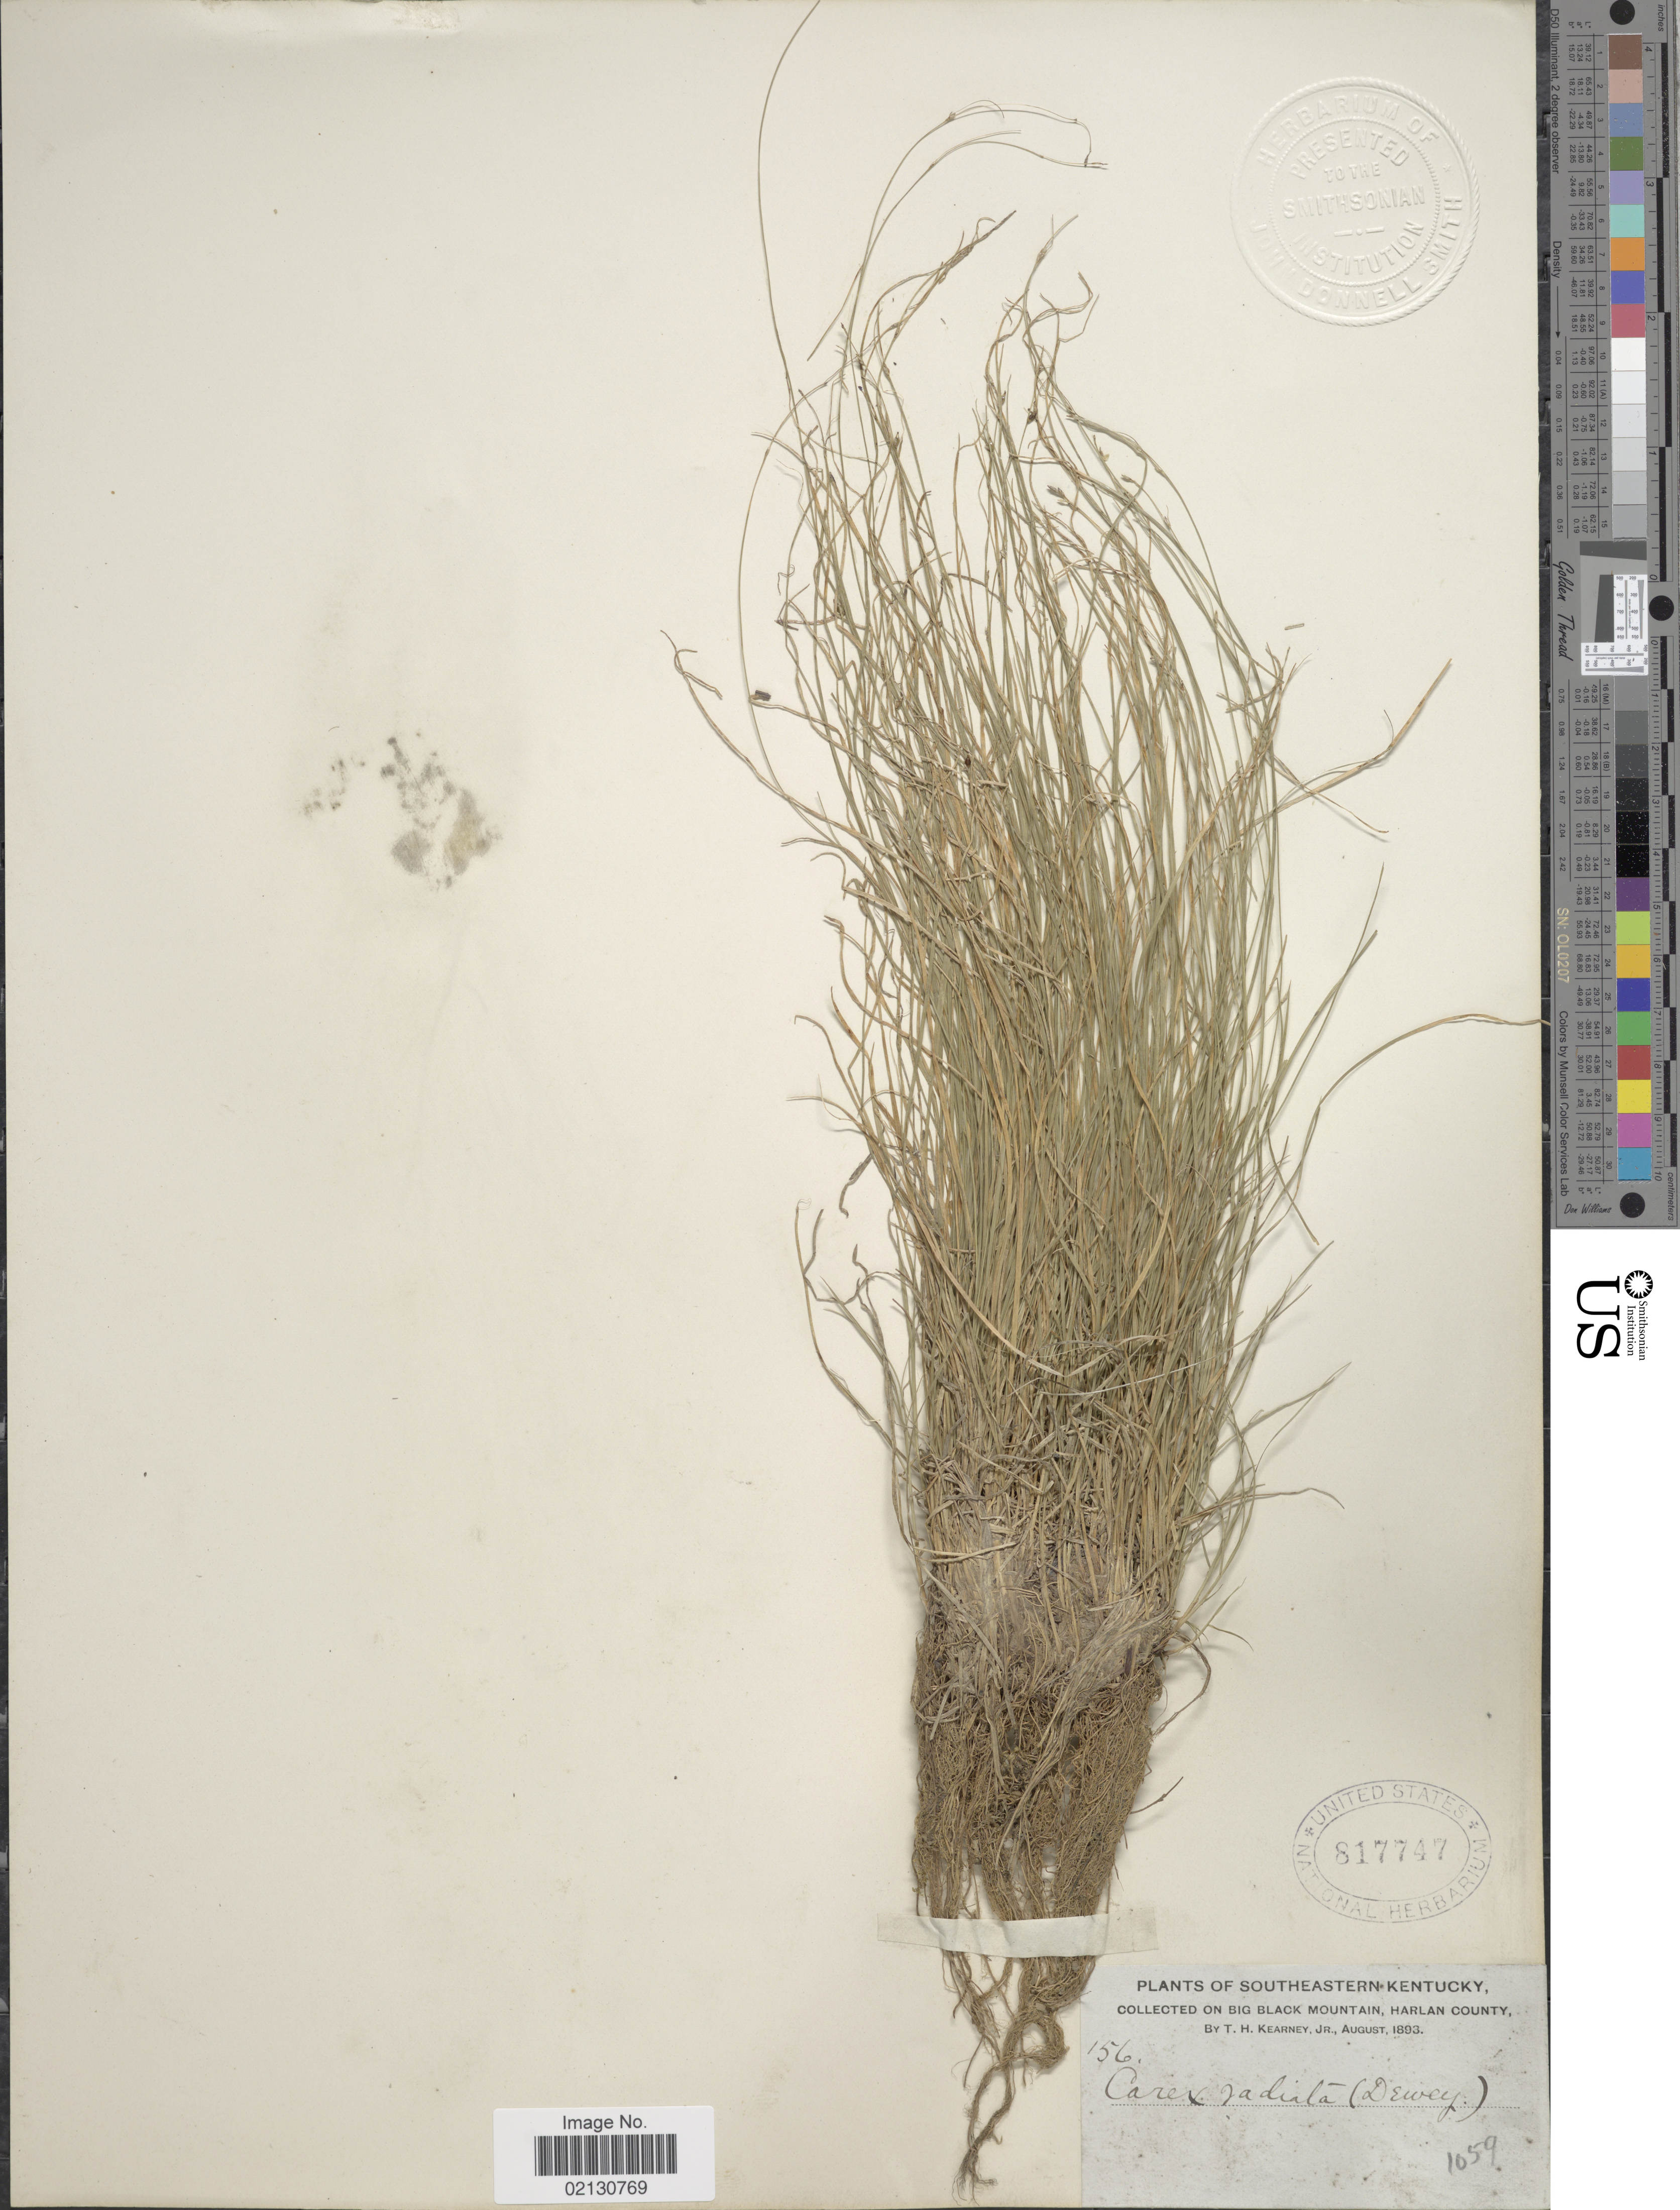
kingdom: Plantae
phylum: Tracheophyta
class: Liliopsida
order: Poales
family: Cyperaceae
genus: Carex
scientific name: Carex radiata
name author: (Wahlenb.) Small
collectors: T. H. Kearney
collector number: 156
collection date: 1893-08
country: United States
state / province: Kentucky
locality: Southeastern Kentucky. Big Black Mountain, Harlan County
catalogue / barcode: US 817747